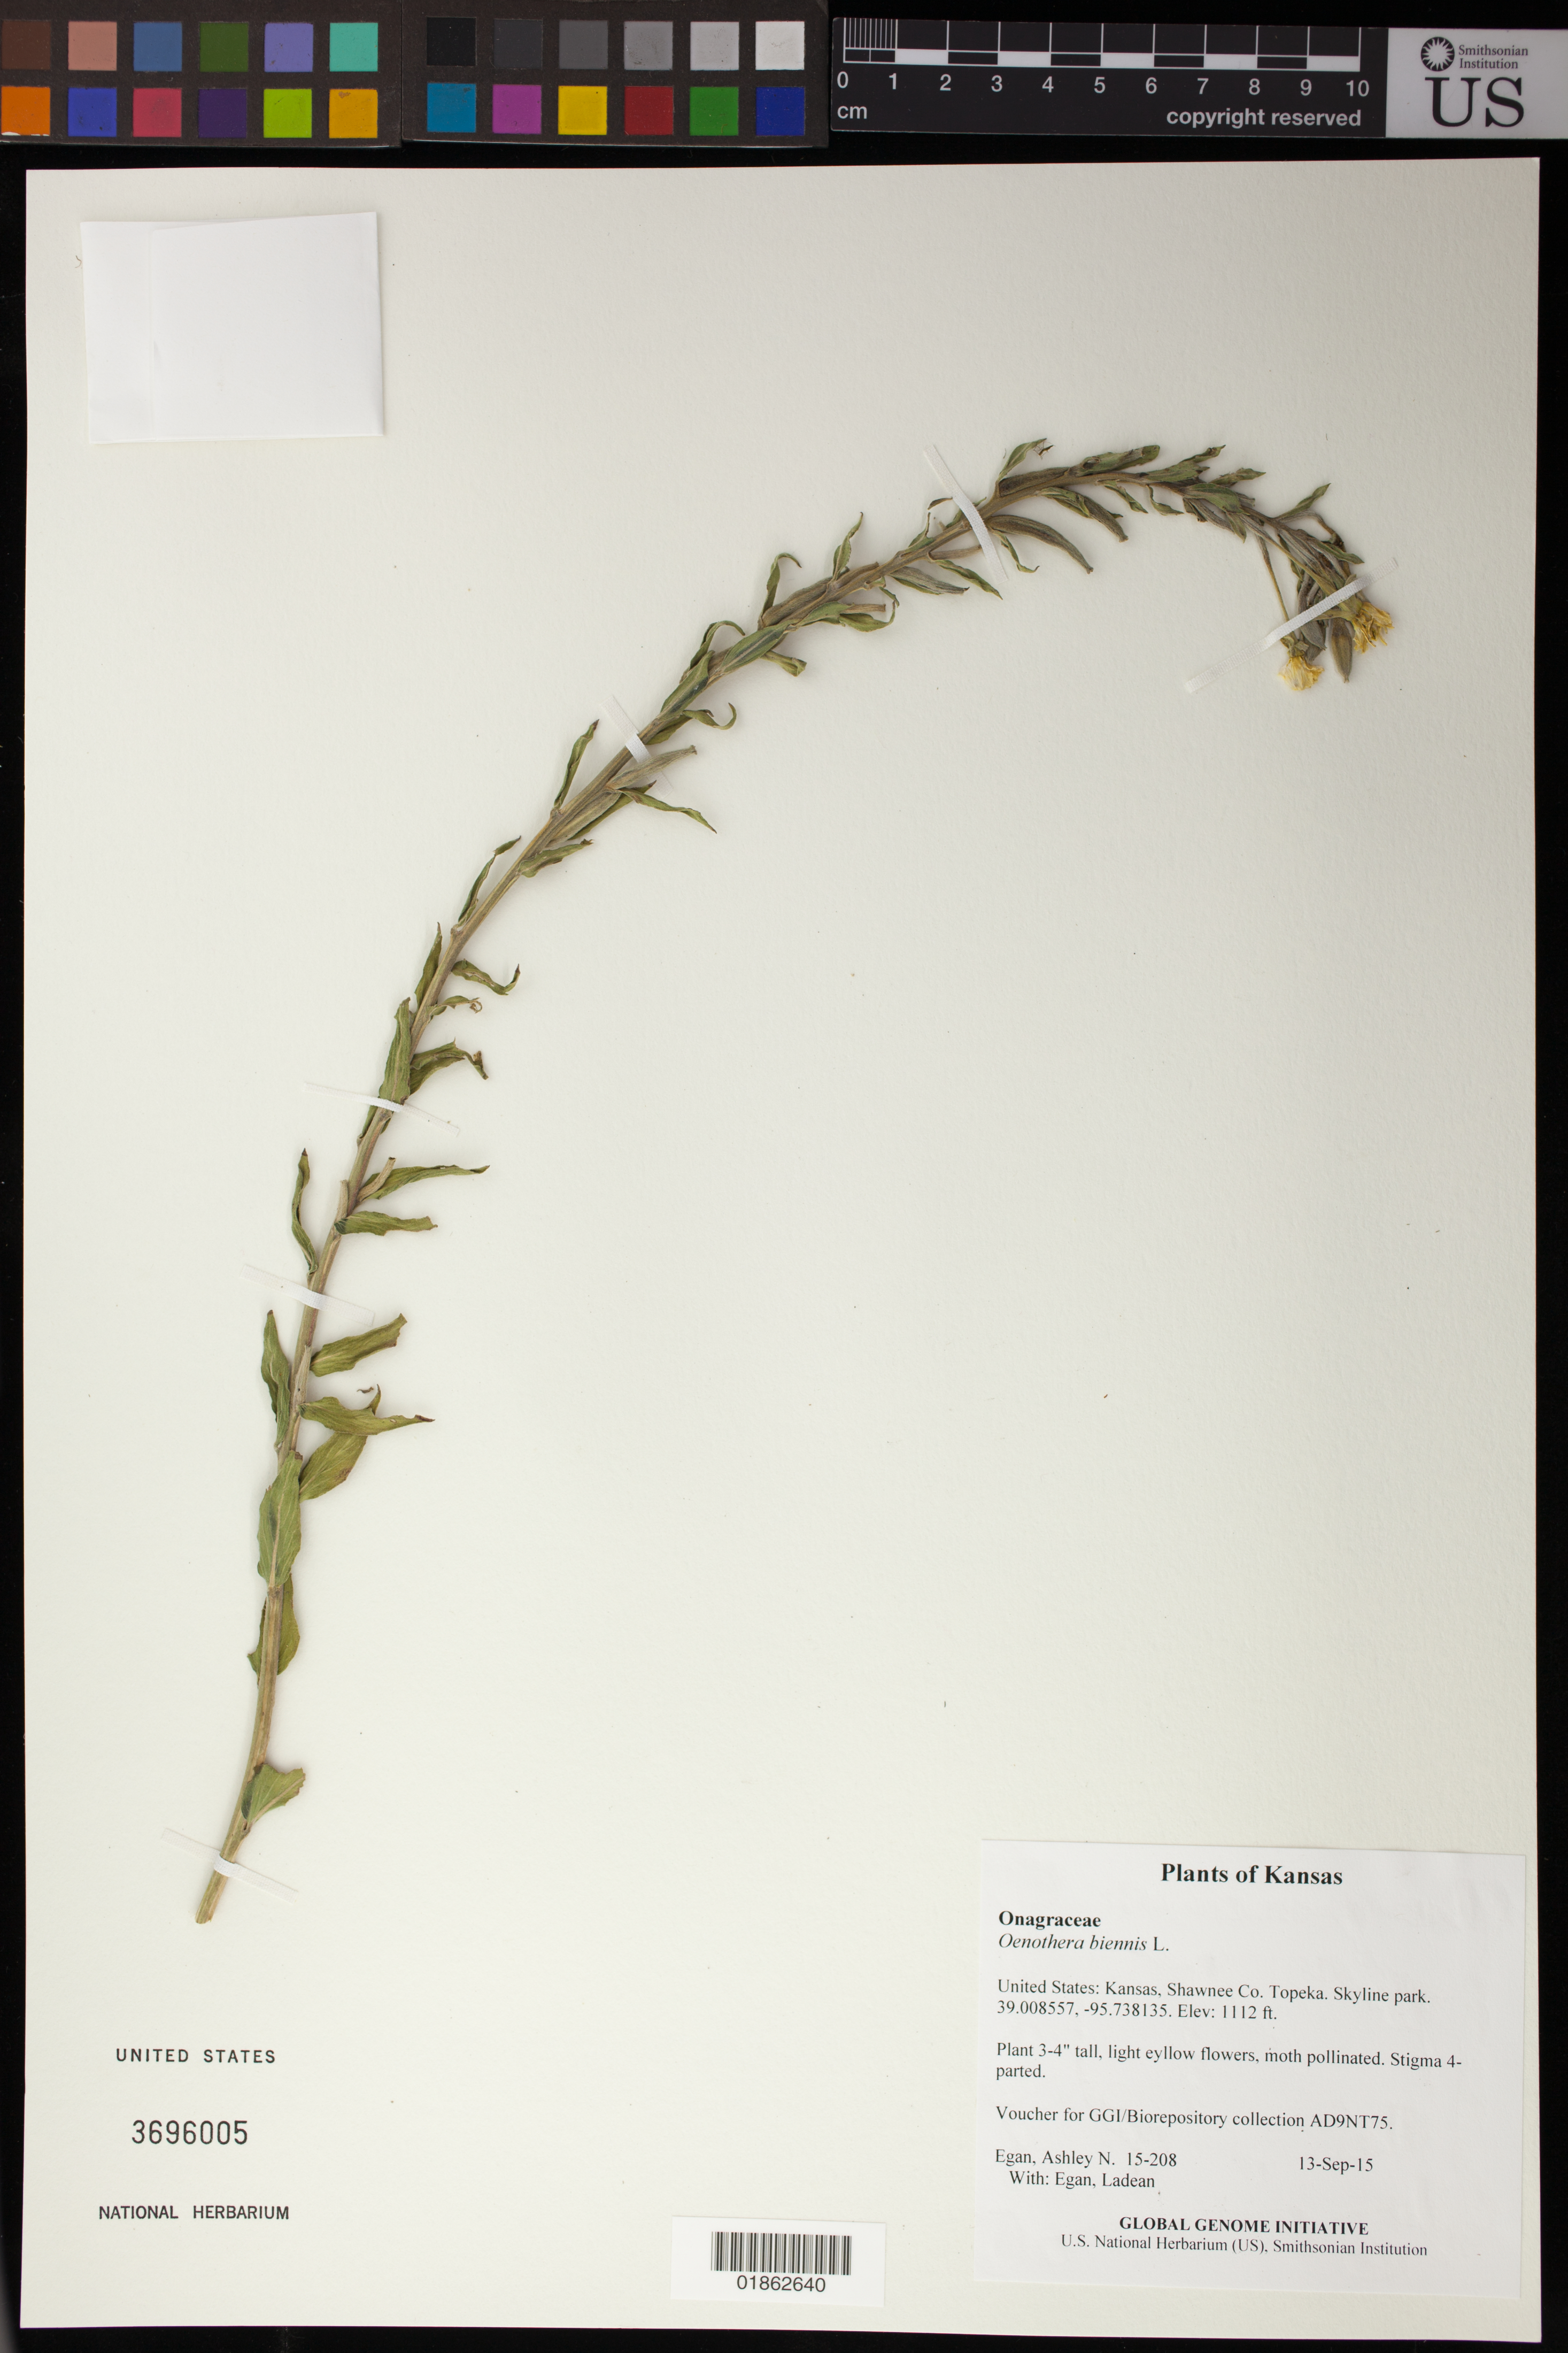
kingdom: Plantae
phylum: Tracheophyta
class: Magnoliopsida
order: Myrtales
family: Onagraceae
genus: Oenothera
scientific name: Oenothera biennis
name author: L.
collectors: A. N. Egan & L. Egan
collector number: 15-208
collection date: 2015-09-13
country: United States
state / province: Kansas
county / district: Shawnee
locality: Topeka. Skyline park.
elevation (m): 339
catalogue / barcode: US 3696005